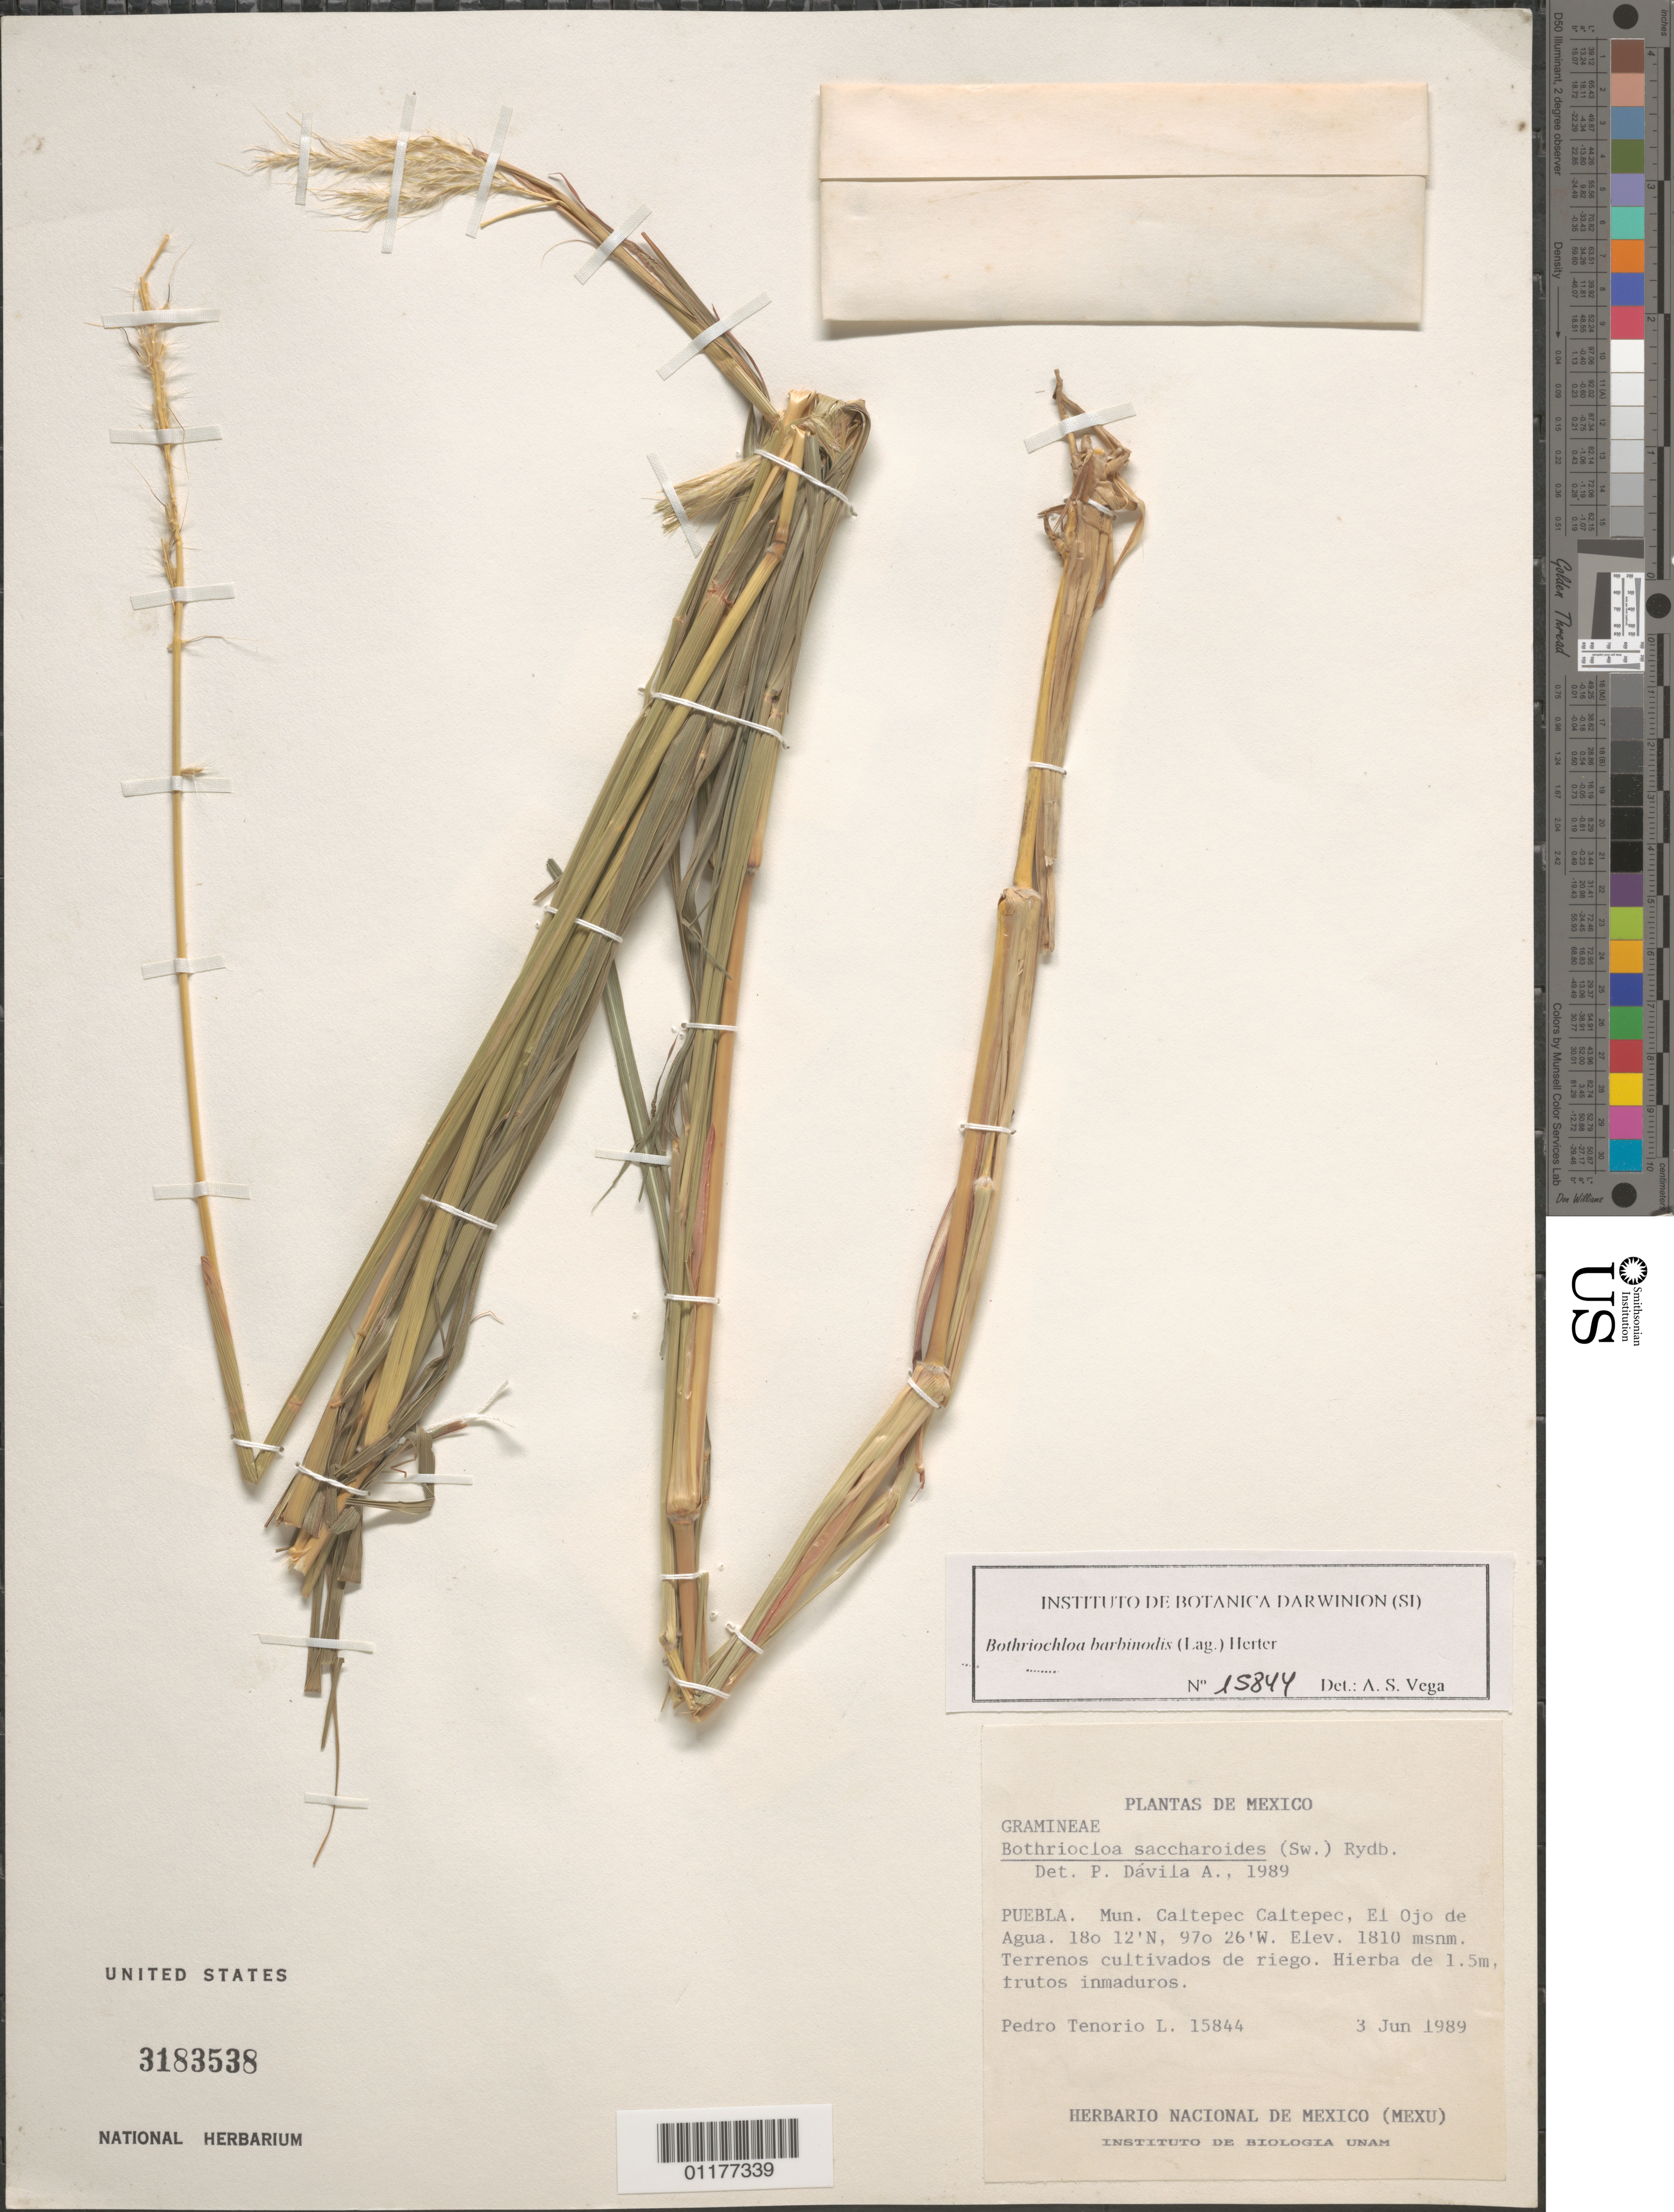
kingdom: Plantae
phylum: Tracheophyta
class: Liliopsida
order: Poales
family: Poaceae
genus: Bothriochloa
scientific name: Bothriochloa barbinodis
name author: (Lag.) Herter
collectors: P. Tenorio L.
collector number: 15844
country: Mexico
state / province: Puebla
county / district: Caltepec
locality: El Ojo de Agua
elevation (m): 1810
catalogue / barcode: US 3183538